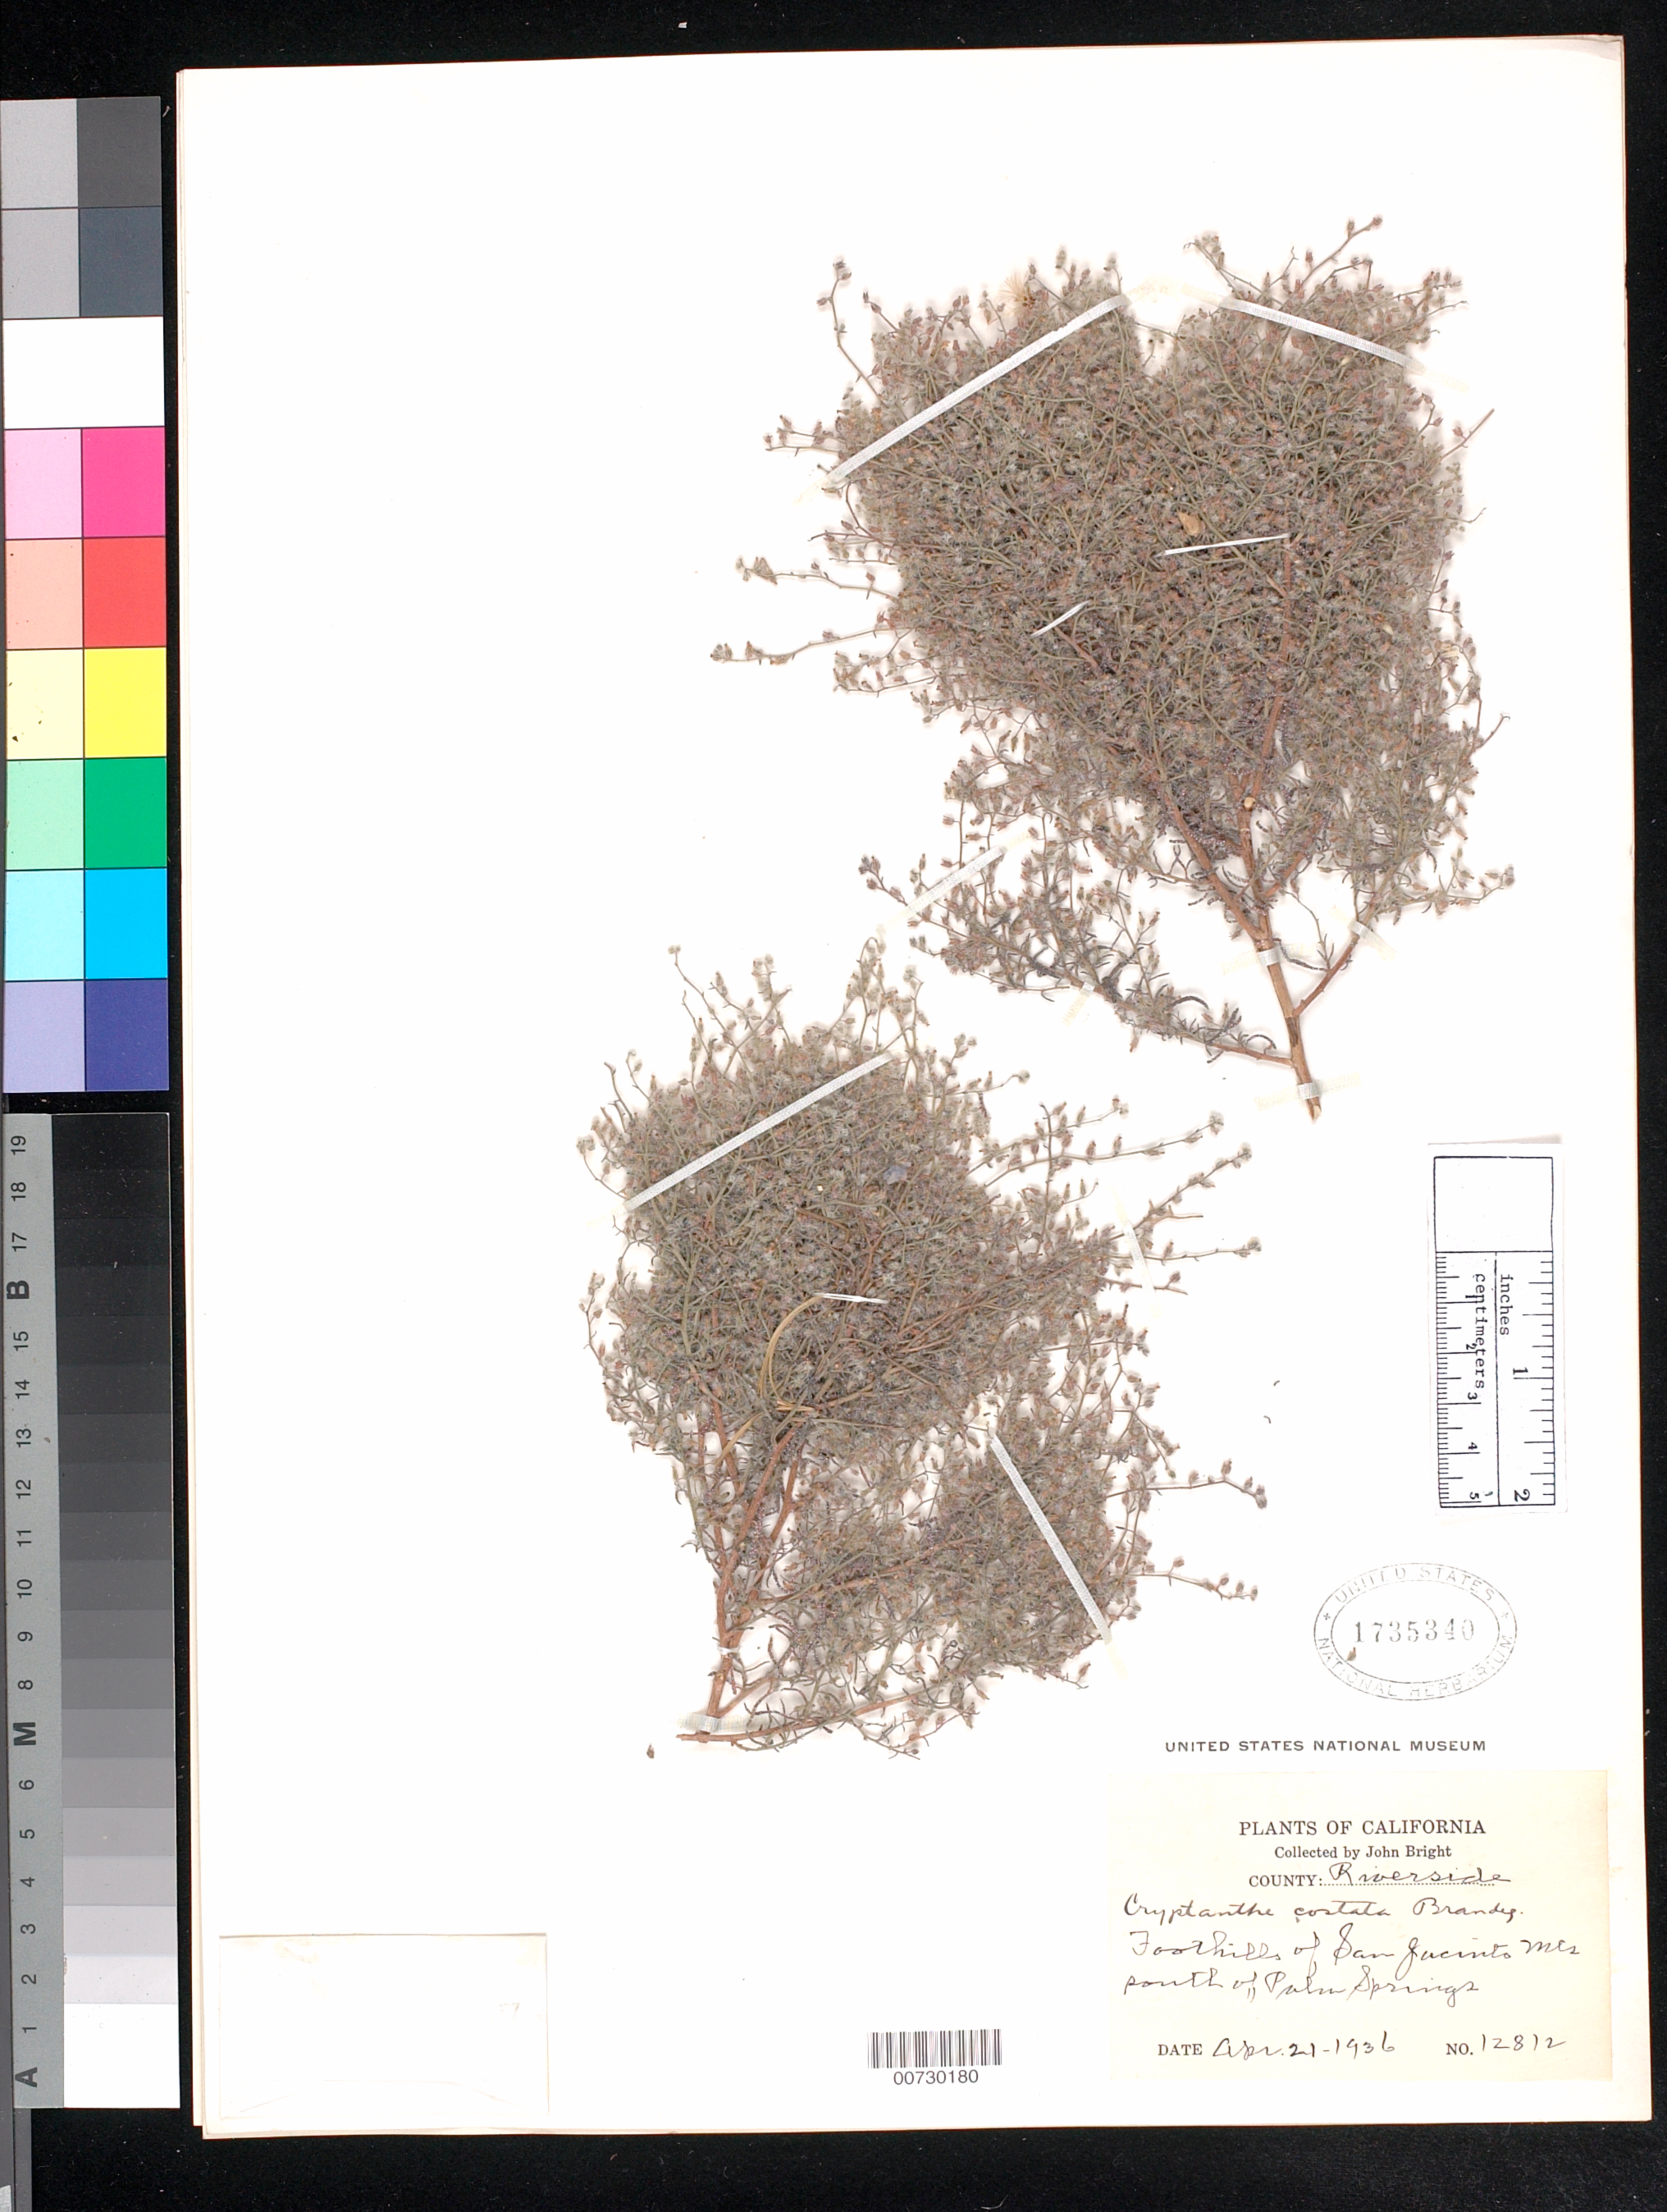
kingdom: Plantae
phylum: Tracheophyta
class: Magnoliopsida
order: Boraginales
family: Boraginaceae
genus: Cryptantha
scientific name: Cryptantha racemosa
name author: (S. Watson) Greene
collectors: J. Bright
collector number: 12812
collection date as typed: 21 Apr 1936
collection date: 1936-04-21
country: United States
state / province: California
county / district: Riverside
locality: Foothills of San Jacinto Mts. south of Palm Springs.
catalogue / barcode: US 1735340